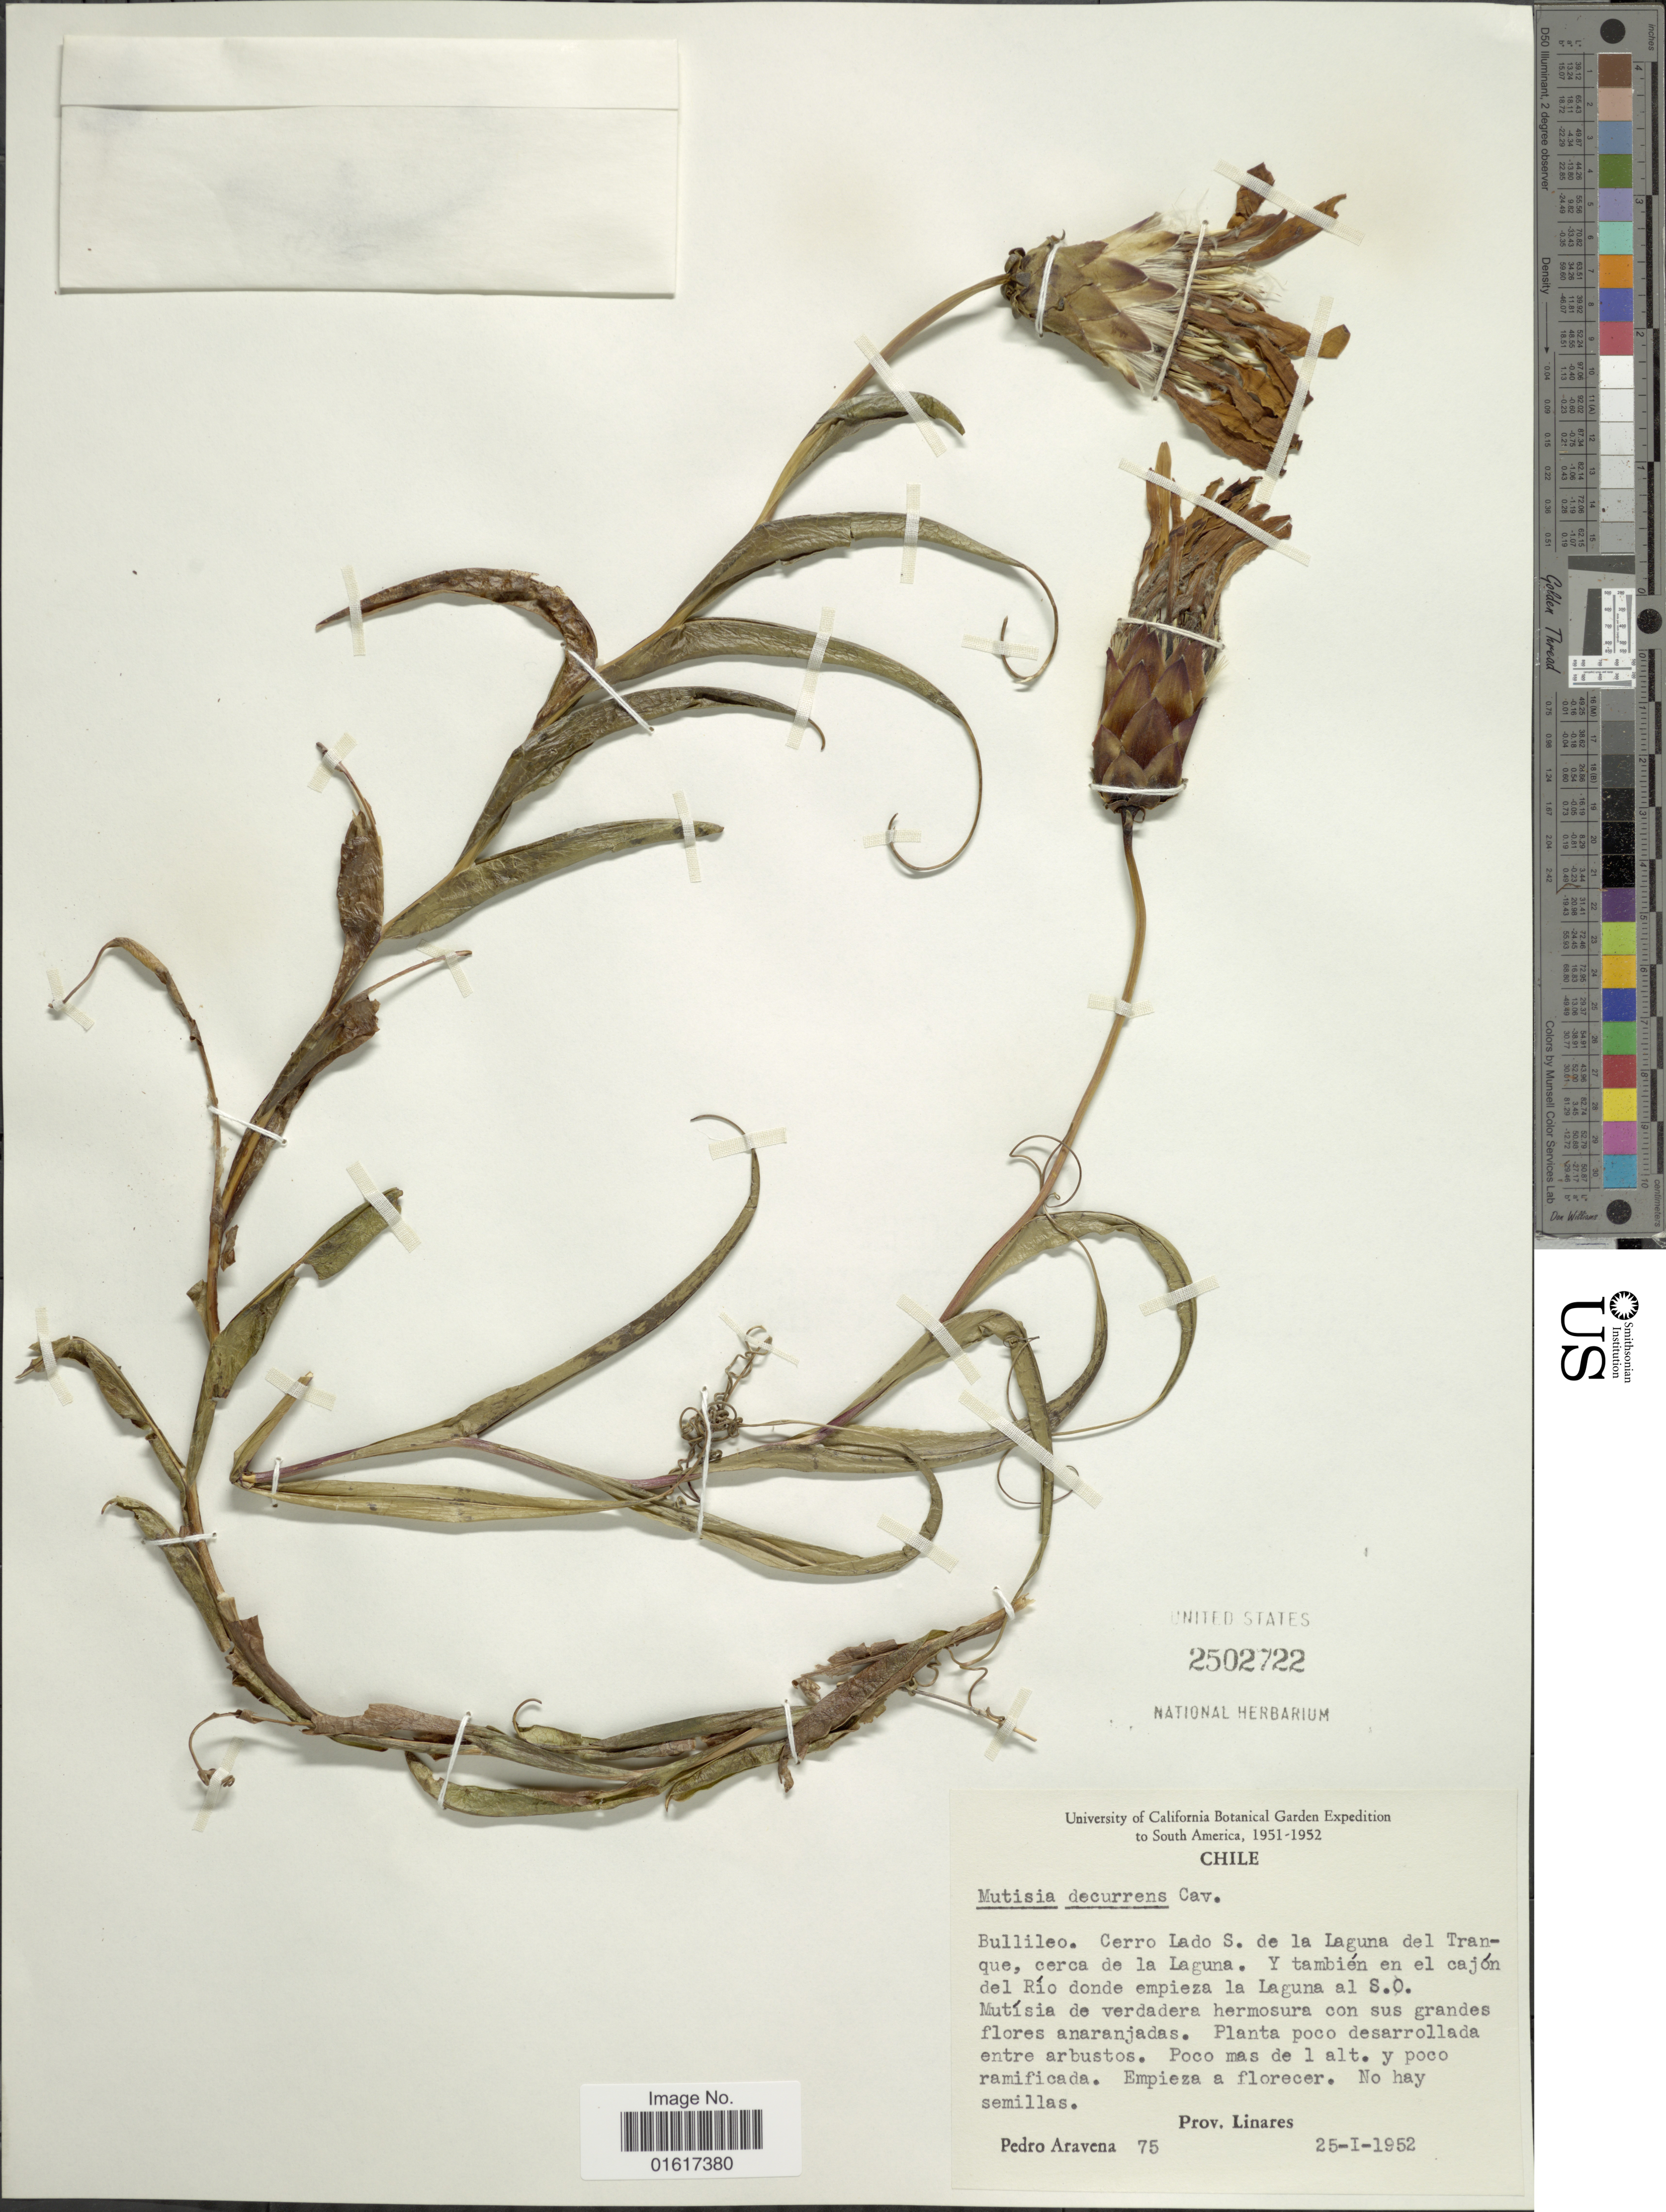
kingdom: Plantae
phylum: Tracheophyta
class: Magnoliopsida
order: Asterales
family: Asteraceae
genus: Mutisia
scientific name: Mutisia decurrens var. decurrens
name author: Cav.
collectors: P. Aravena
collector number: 75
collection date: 1952-01-25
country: Chile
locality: Bullileo. Cerro Lado S. de la Laguna del Tranque, cerca de la Laguna. Y también en el cajón del Río donde empieza la Laguna al S.O. Prov. Linares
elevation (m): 1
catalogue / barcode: US 2502722